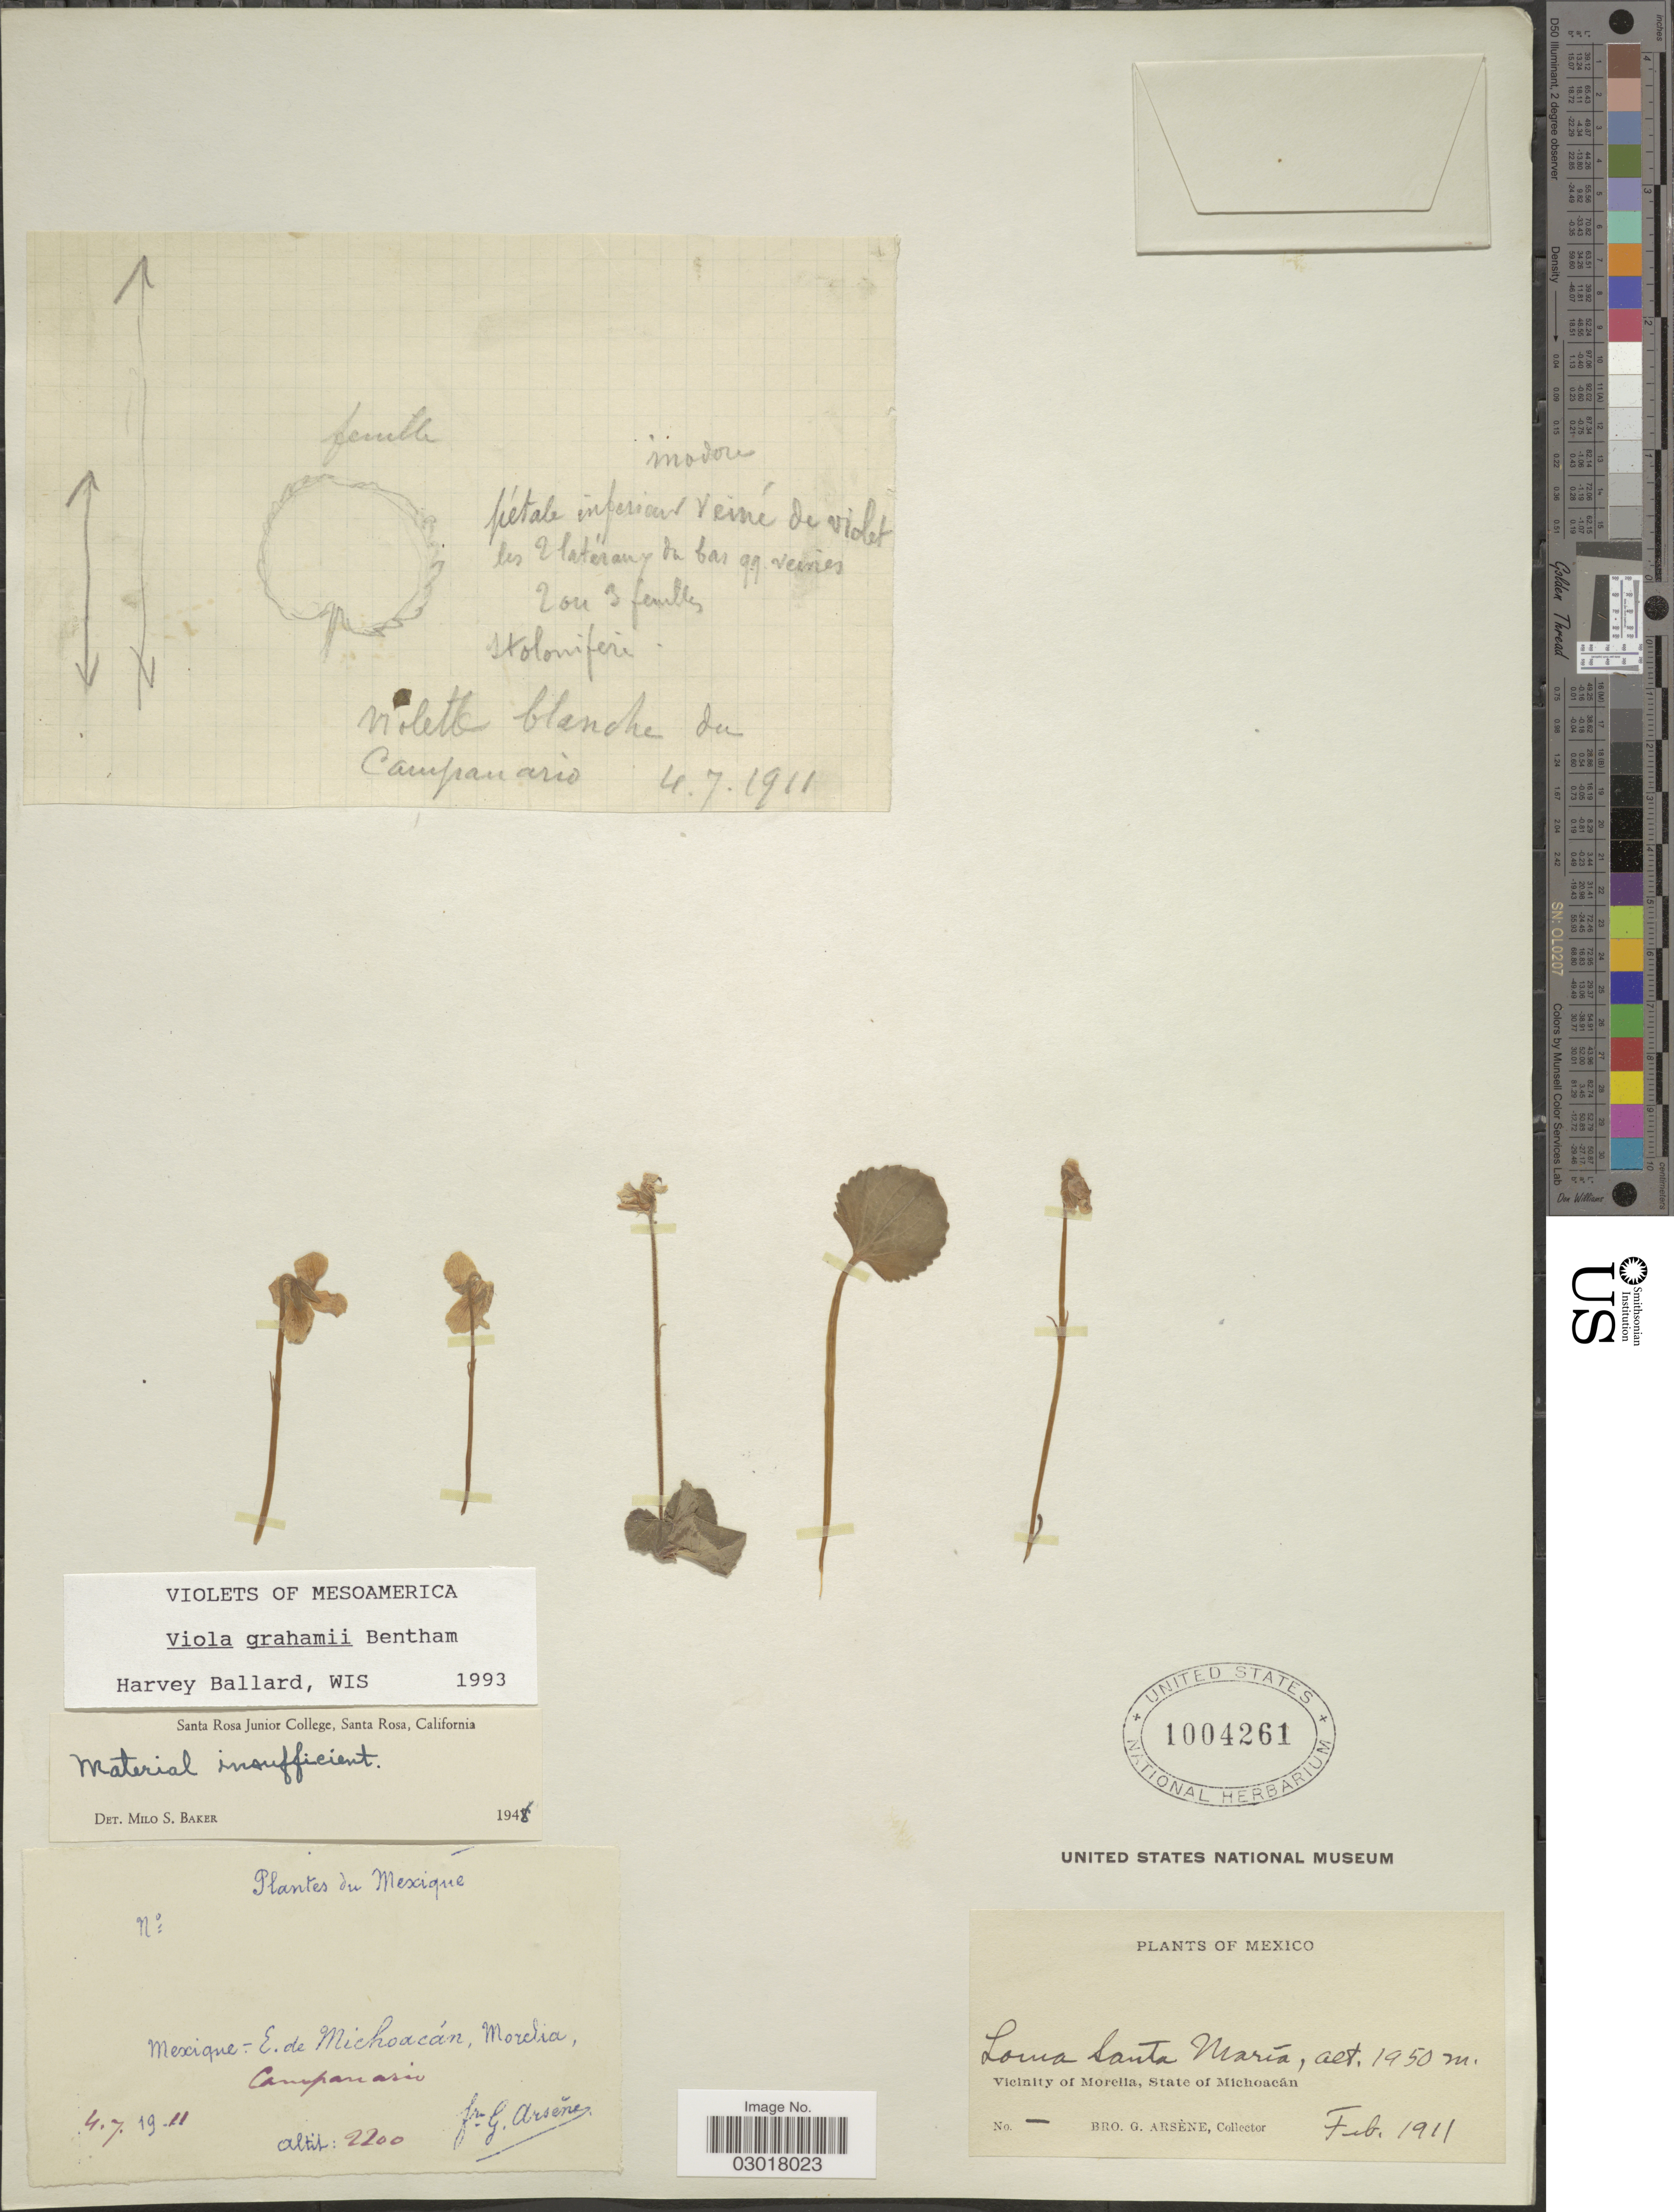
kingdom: Plantae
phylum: Tracheophyta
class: Magnoliopsida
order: Malpighiales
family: Violaceae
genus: Viola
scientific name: Viola grahamii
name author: Benth.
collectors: Bro. G. Arsène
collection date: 1911-02/1911-07-04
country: Mexico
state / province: Michoacán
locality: Vicinity of Morelia. Loma Santa María.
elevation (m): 1950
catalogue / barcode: US 1004261